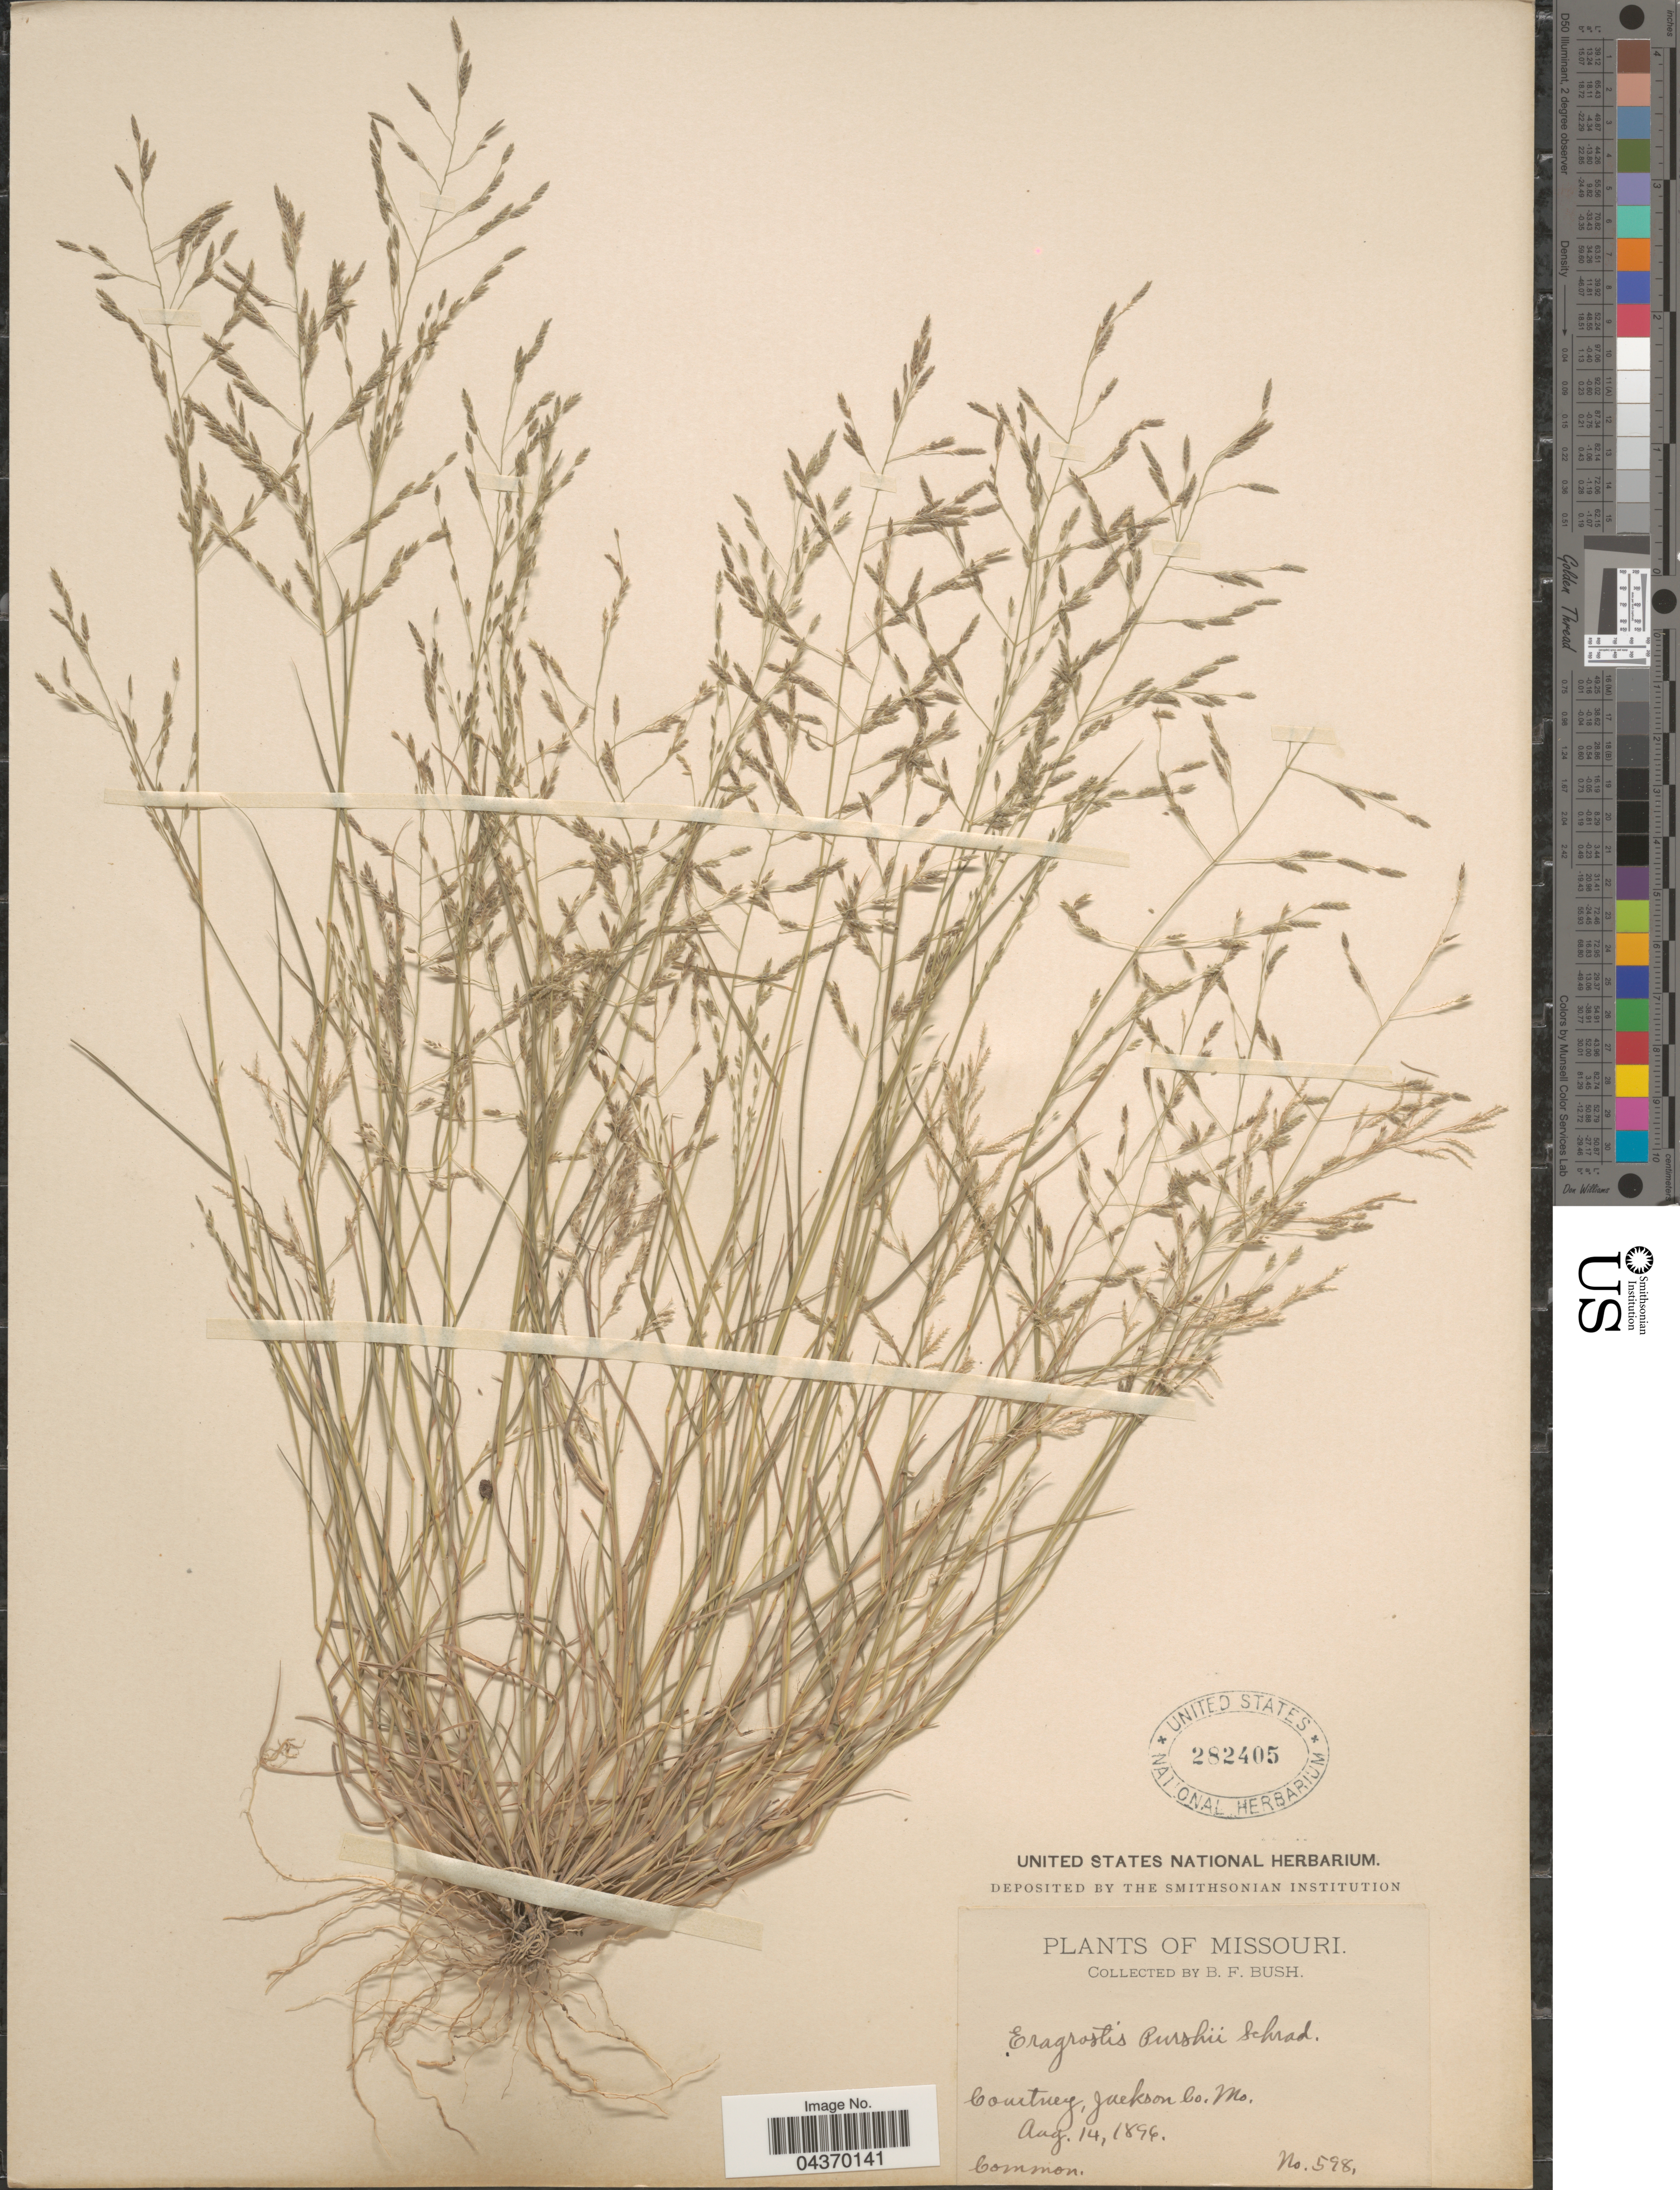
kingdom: Plantae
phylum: Tracheophyta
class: Liliopsida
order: Poales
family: Poaceae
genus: Eragrostis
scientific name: Eragrostis pectinacea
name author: (Michx.) Nees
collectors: B. F. Bush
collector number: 598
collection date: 1896-08-14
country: United States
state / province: Missouri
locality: Courtney, Jackson Co.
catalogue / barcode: US 282405